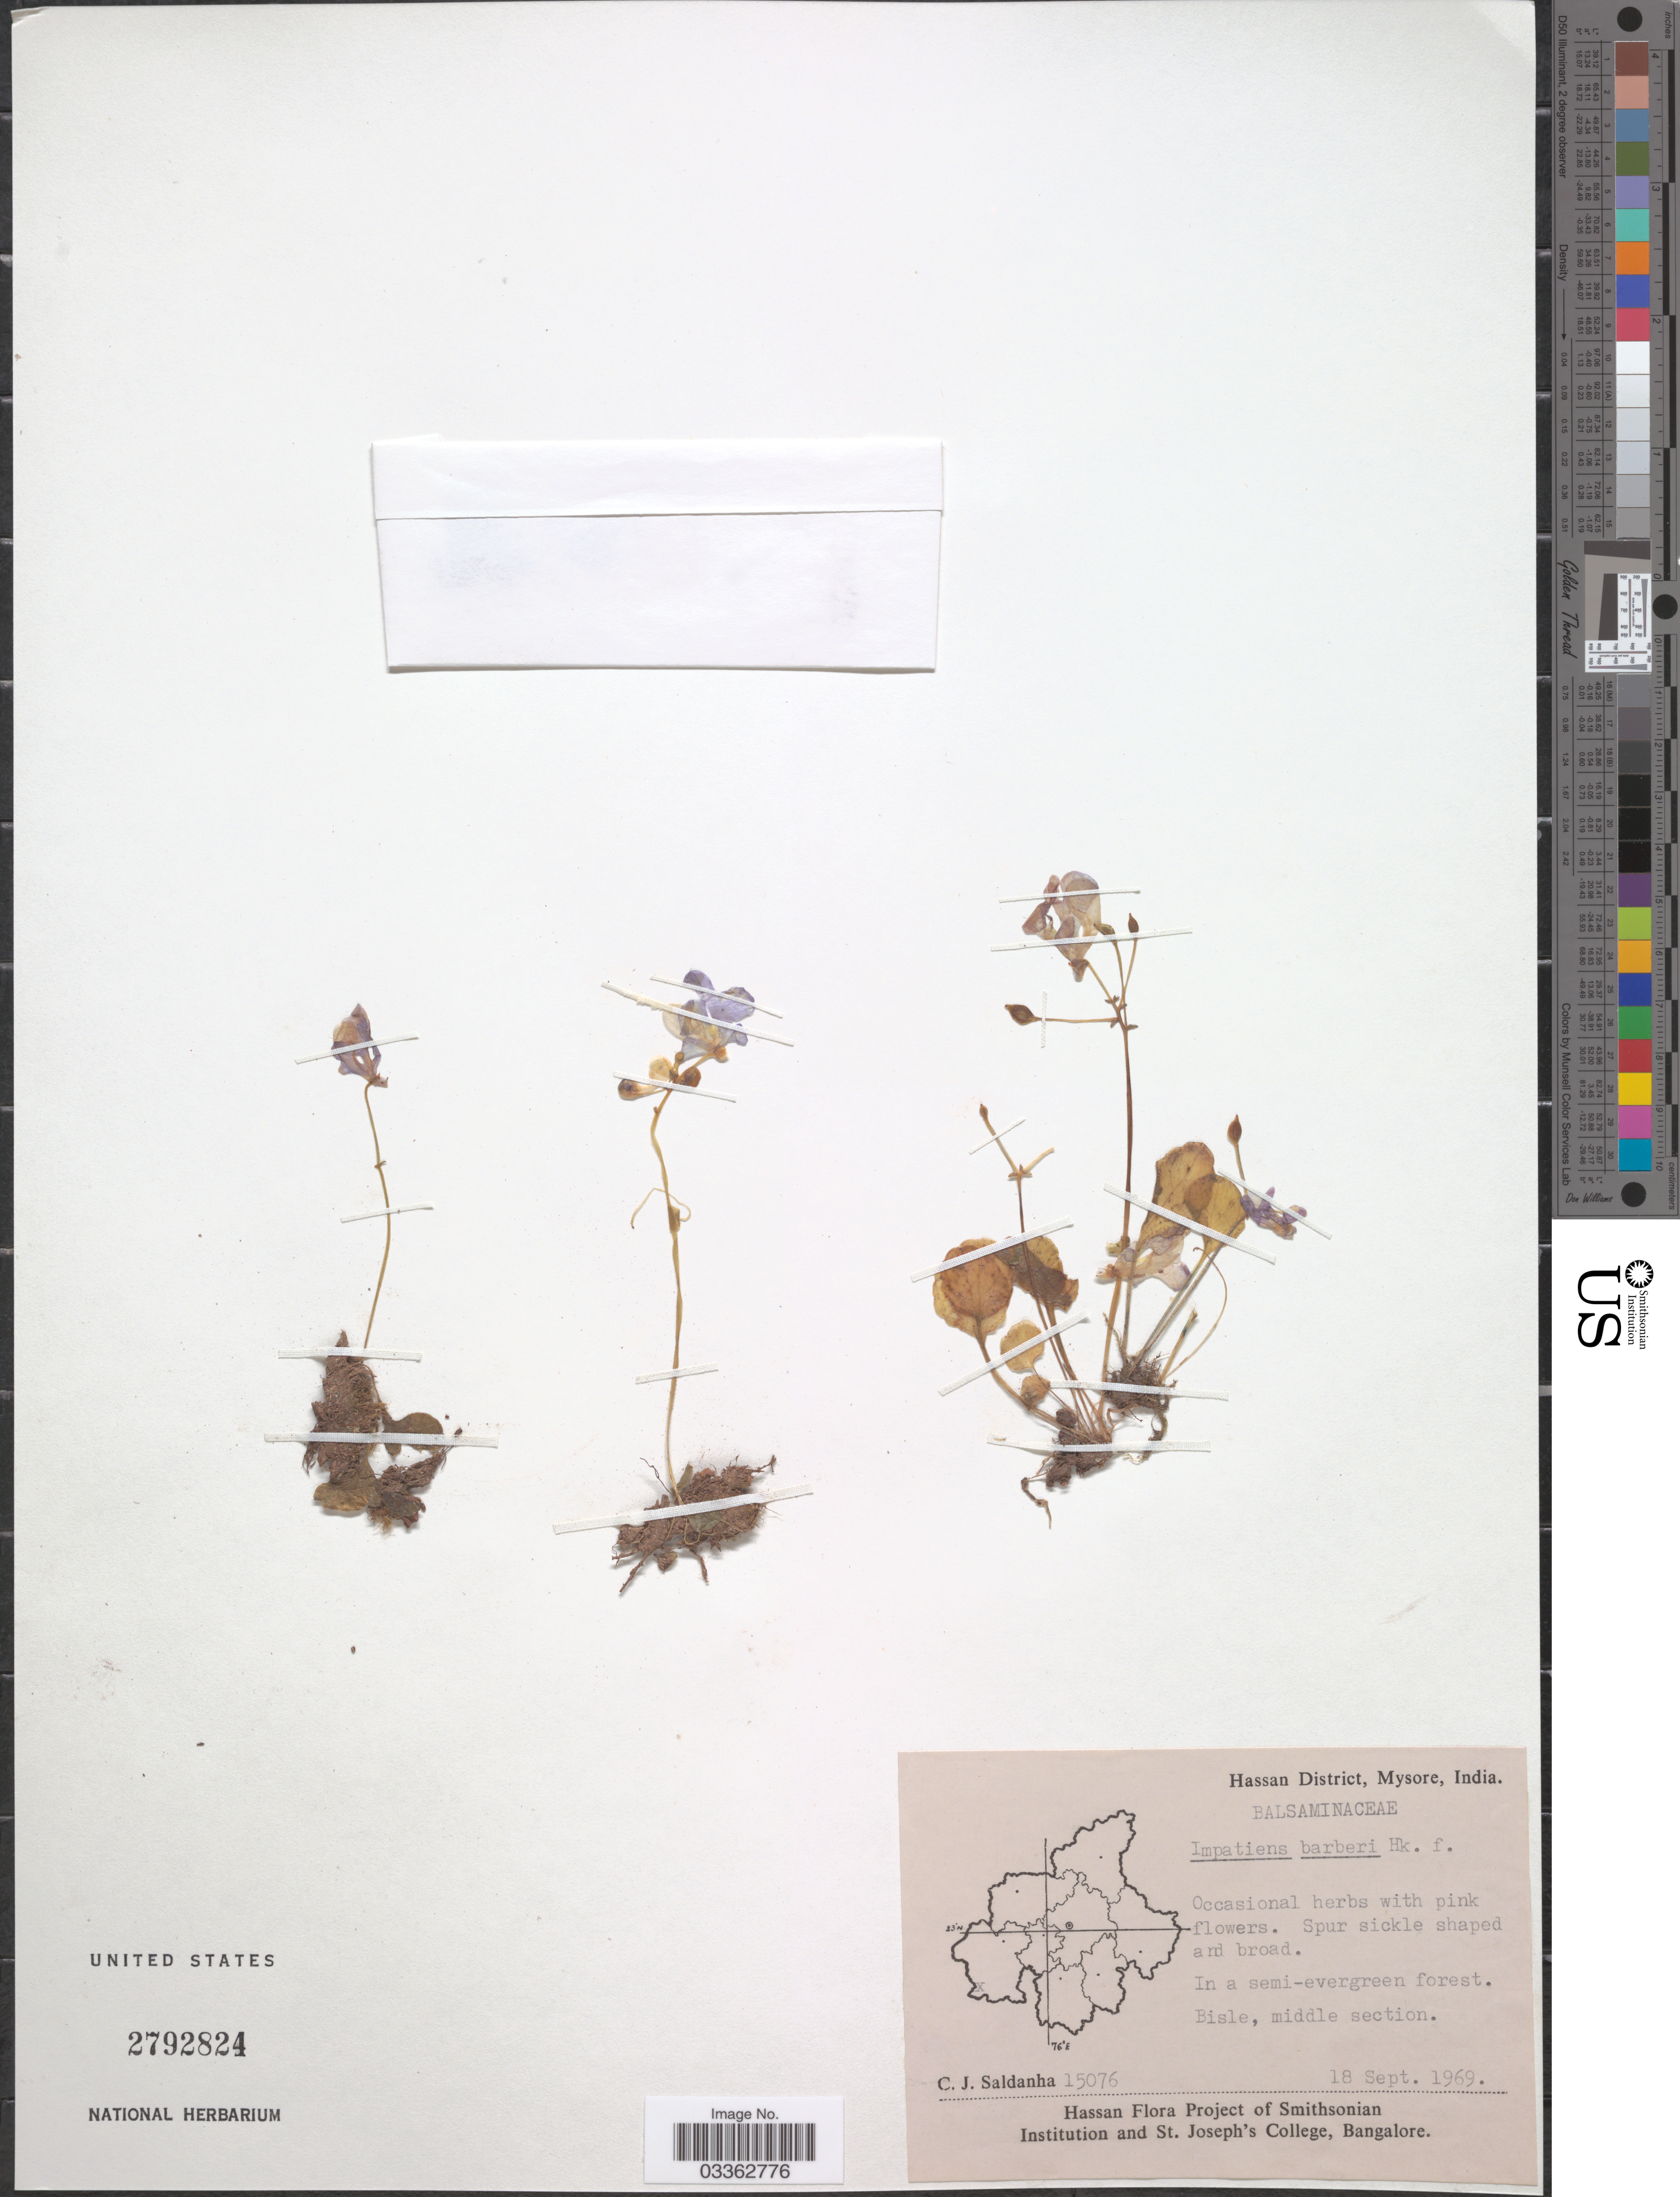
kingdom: Plantae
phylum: Tracheophyta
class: Magnoliopsida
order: Ericales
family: Balsaminaceae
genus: Impatiens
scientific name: Impatiens barberi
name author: Hook. f.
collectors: C. J. Saldanha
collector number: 15076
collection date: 1969-09-18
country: India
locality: Hassan District, Mysore, Bisle, middle section.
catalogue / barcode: US 2792824